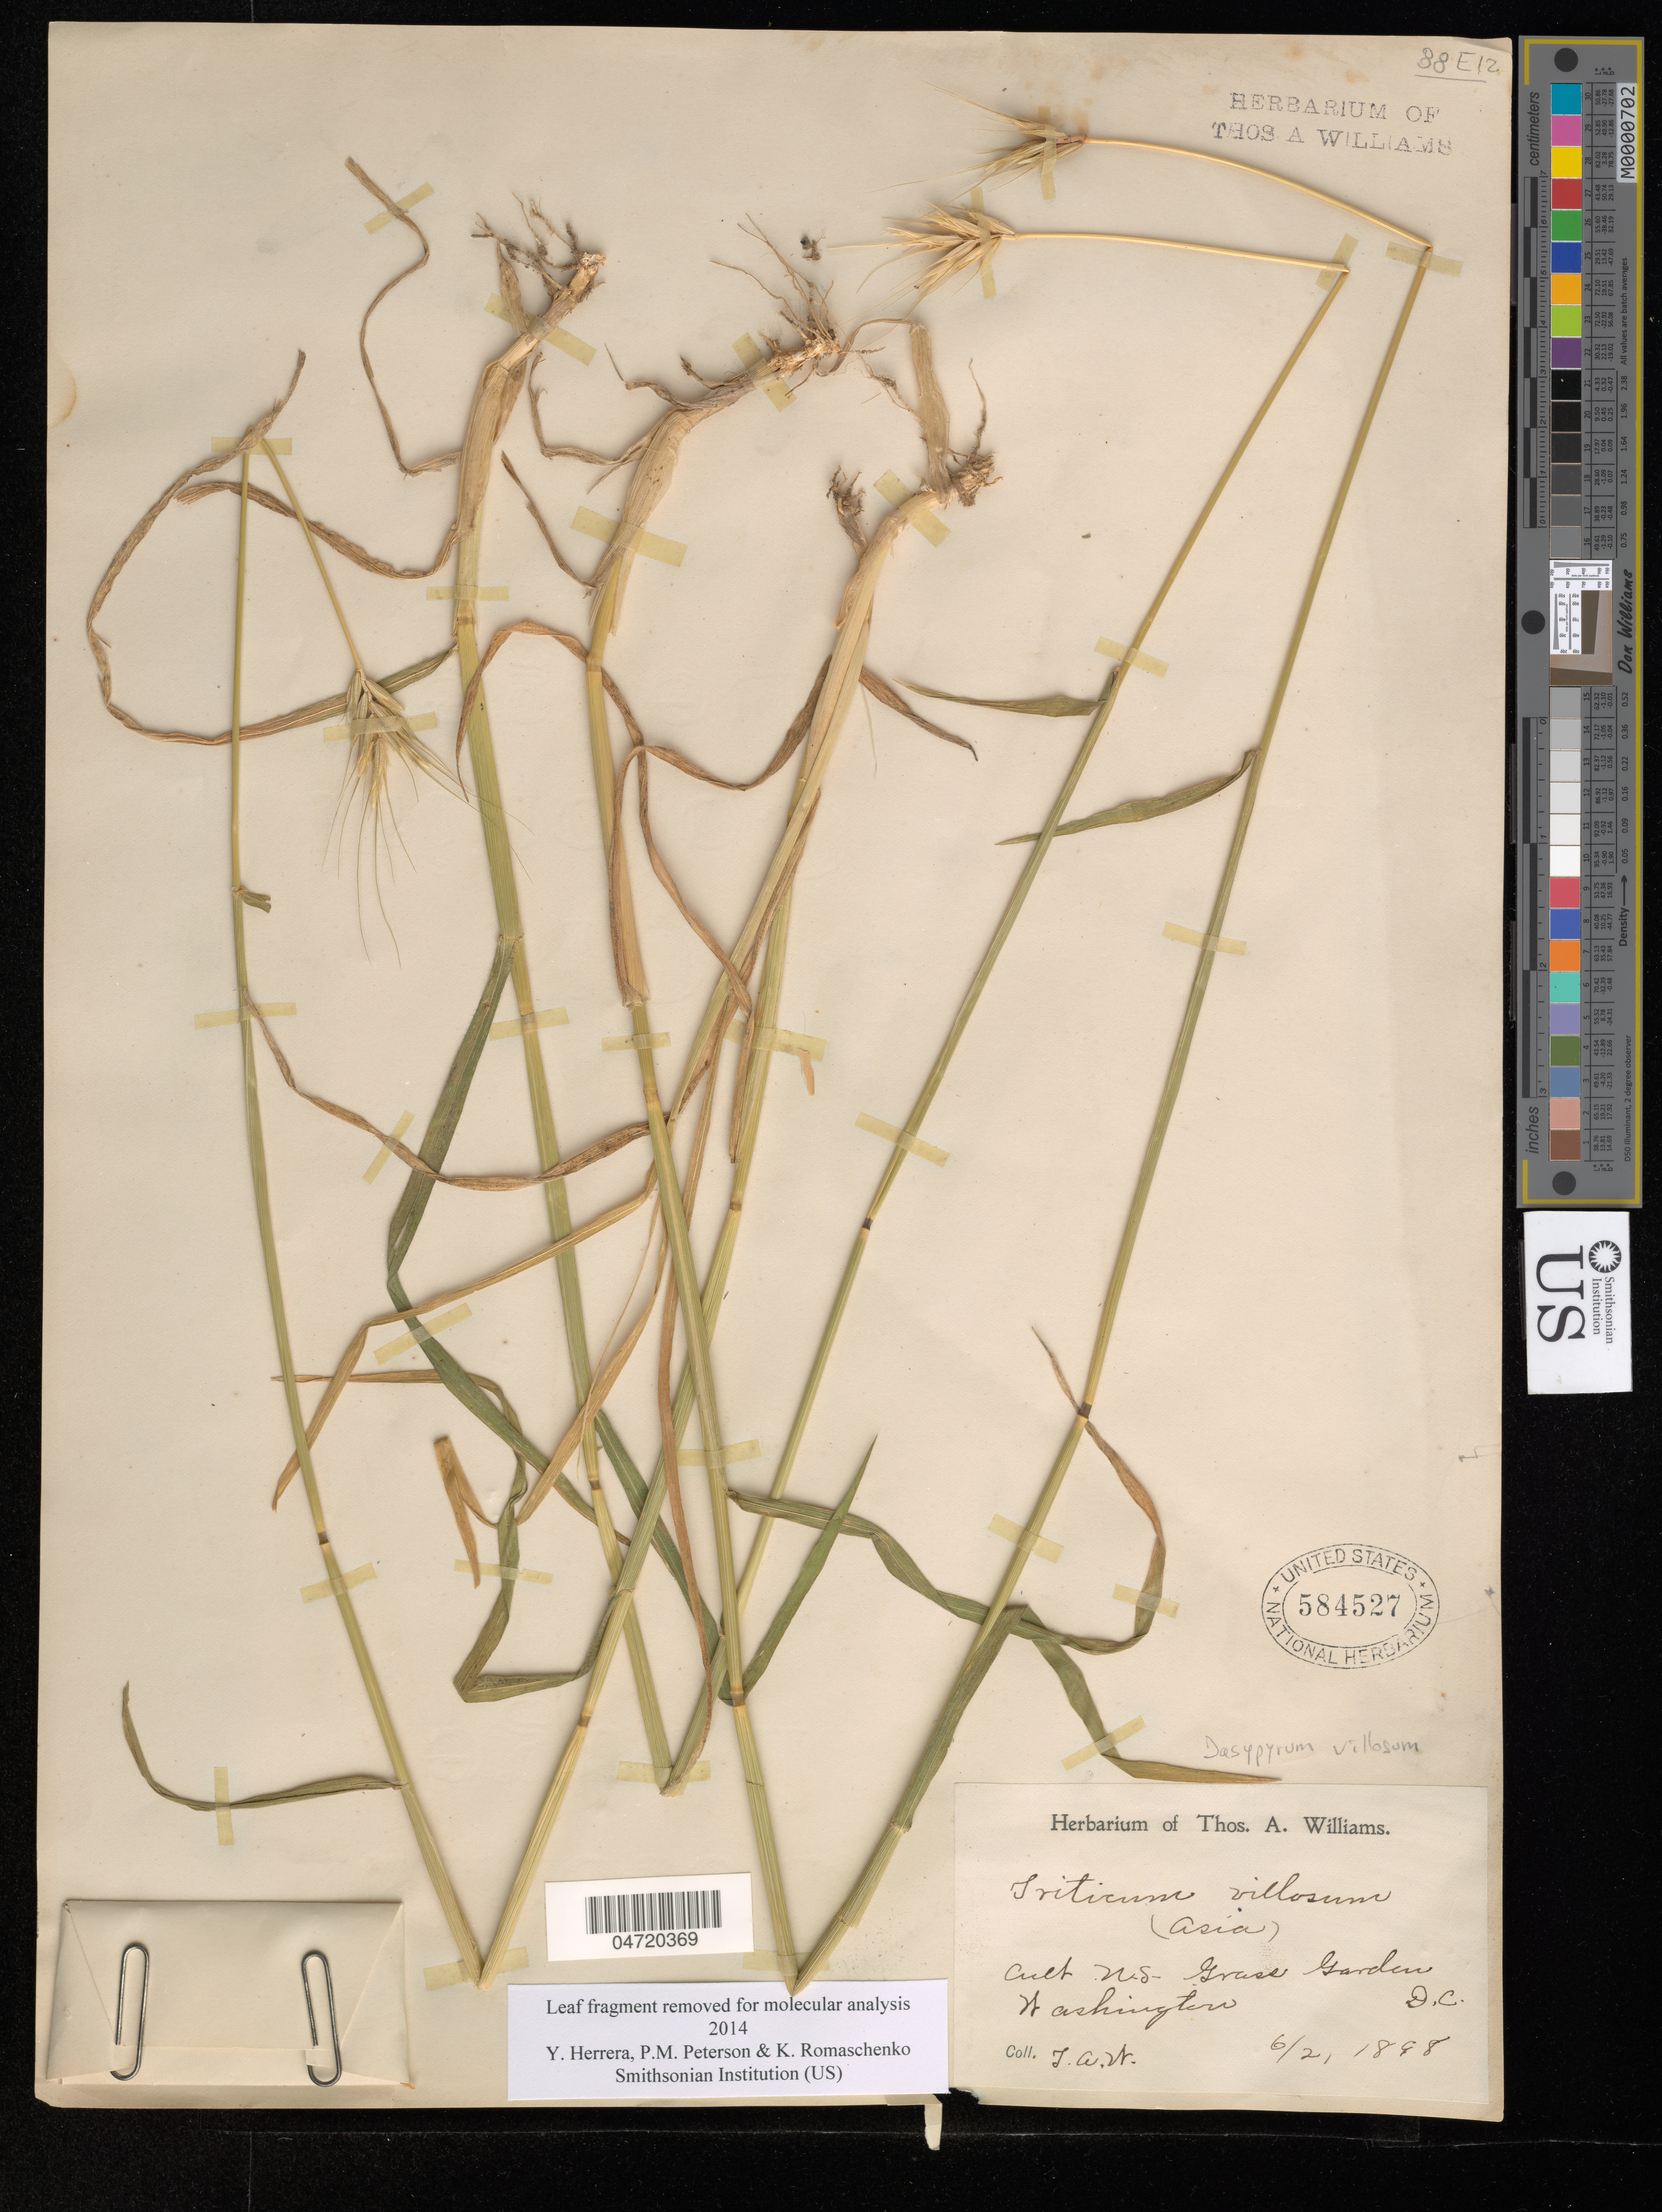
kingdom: Plantae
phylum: Tracheophyta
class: Liliopsida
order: Poales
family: Poaceae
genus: Triticum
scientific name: Triticum villosum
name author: (L.) M. Bieb.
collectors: T. A. Williams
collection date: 1898-06-21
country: United States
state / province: District of Columbia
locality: Cult. N.S. Grass Garden Washington. D.C.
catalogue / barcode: US 584527